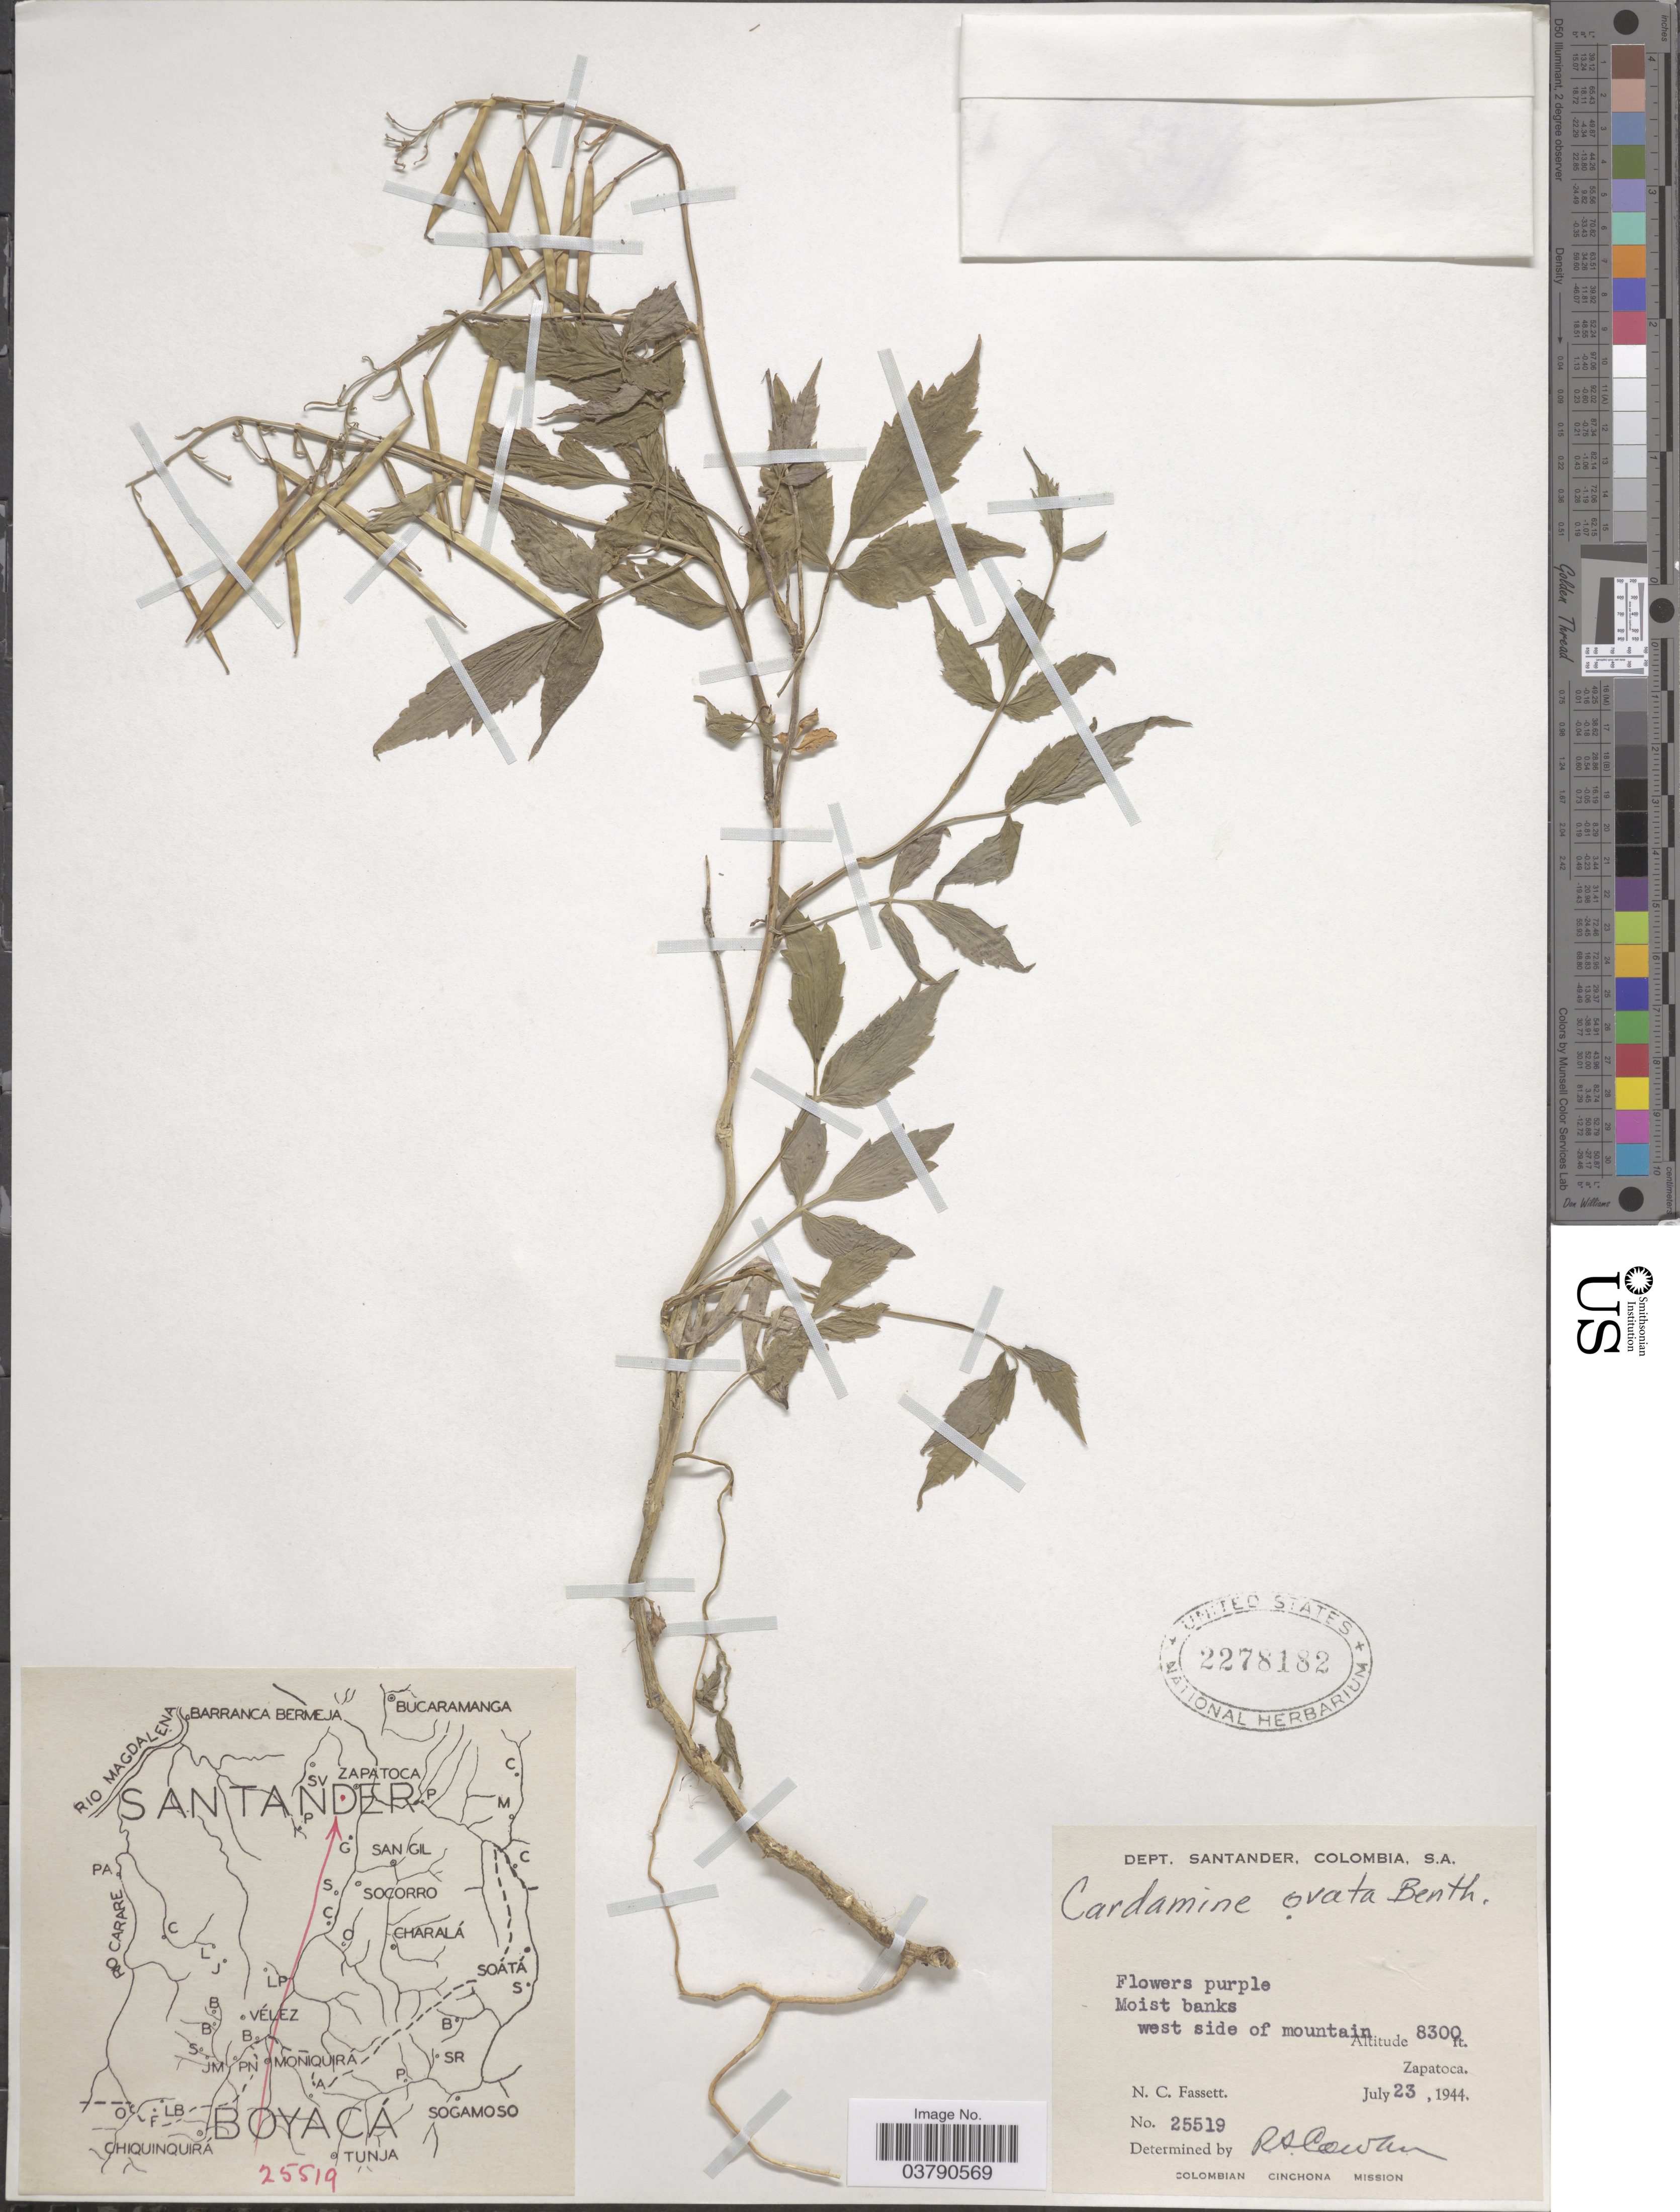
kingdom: Plantae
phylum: Tracheophyta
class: Magnoliopsida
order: Brassicales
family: Brassicaceae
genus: Cardamine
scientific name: Cardamine ovata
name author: Benth.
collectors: N. C. Fassett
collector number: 25519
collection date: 1944-07-23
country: Colombia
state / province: Santander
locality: Dept. Santander, west side of mountain Zapatoca.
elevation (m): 2530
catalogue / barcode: US 2278182